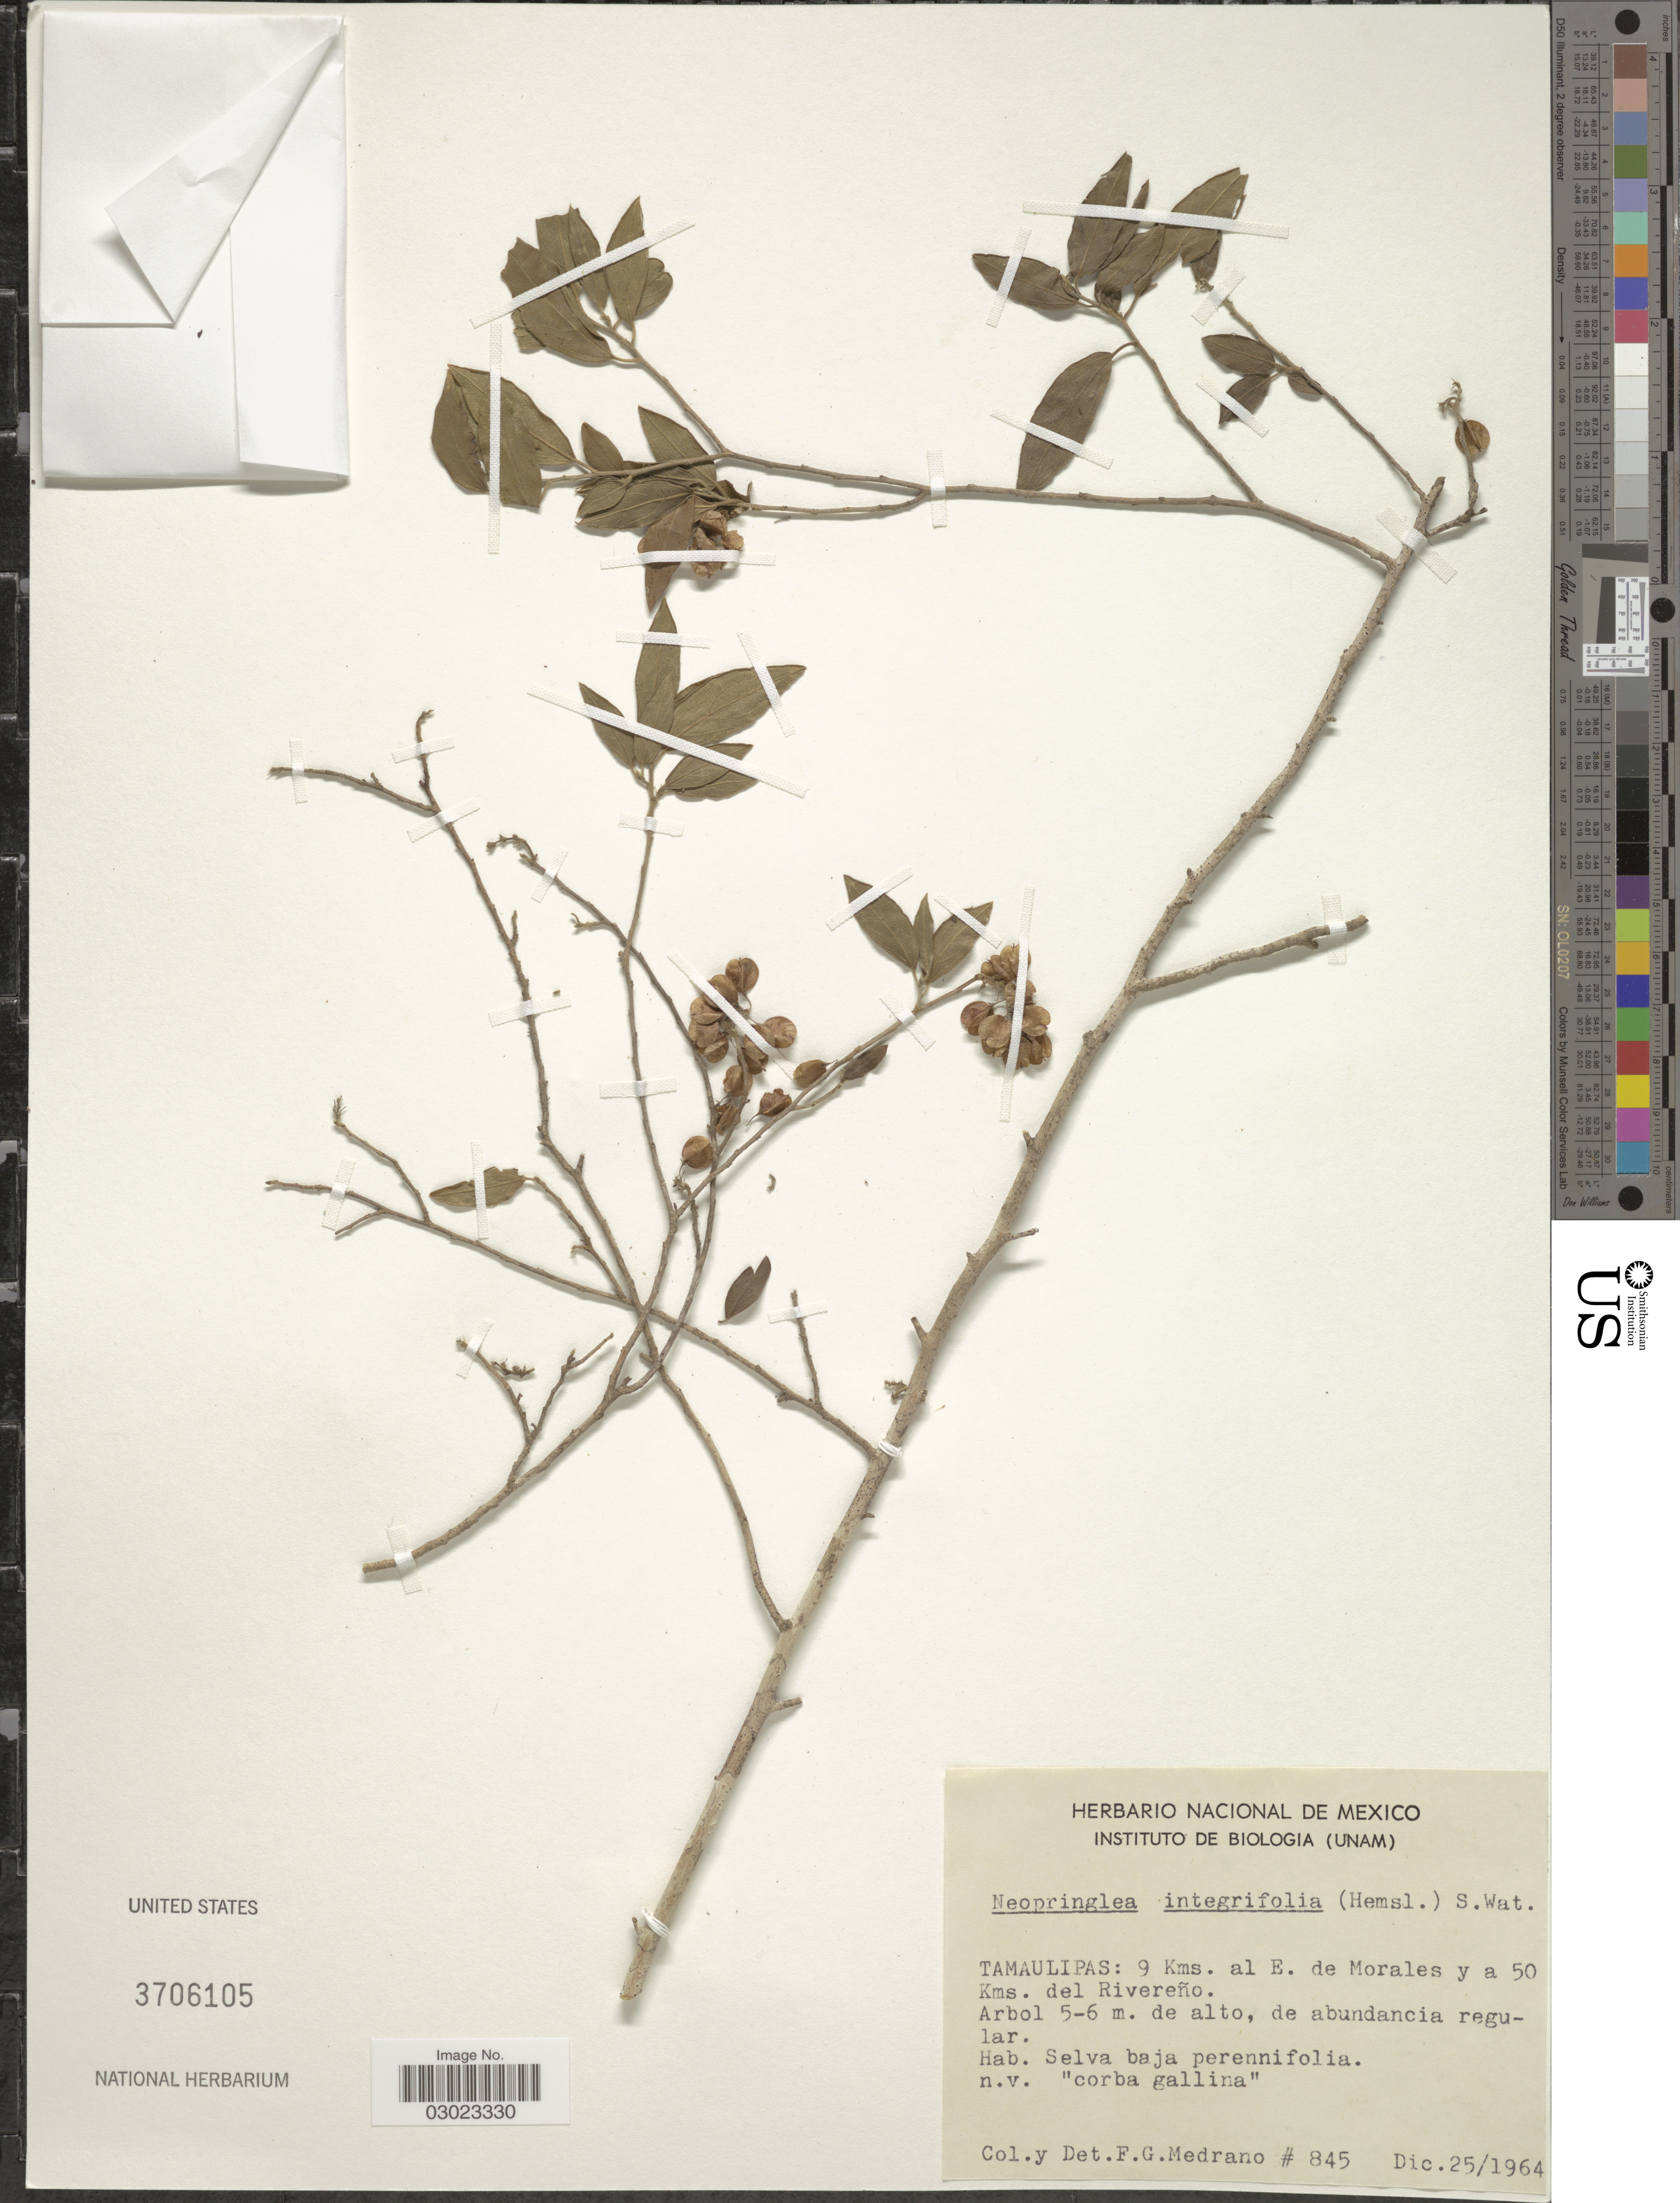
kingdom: Plantae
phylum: Tracheophyta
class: Magnoliopsida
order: Malpighiales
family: Salicaceae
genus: Neopringlea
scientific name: Neopringlea integrifolia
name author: (Hemsl.) S. Watson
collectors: F. Medrano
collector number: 845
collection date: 1964-12-25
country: Mexico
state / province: Tamaulipas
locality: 9 Kms. al E. de Morales y a 50 Kms. del Rivereño.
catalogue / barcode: US 3706105